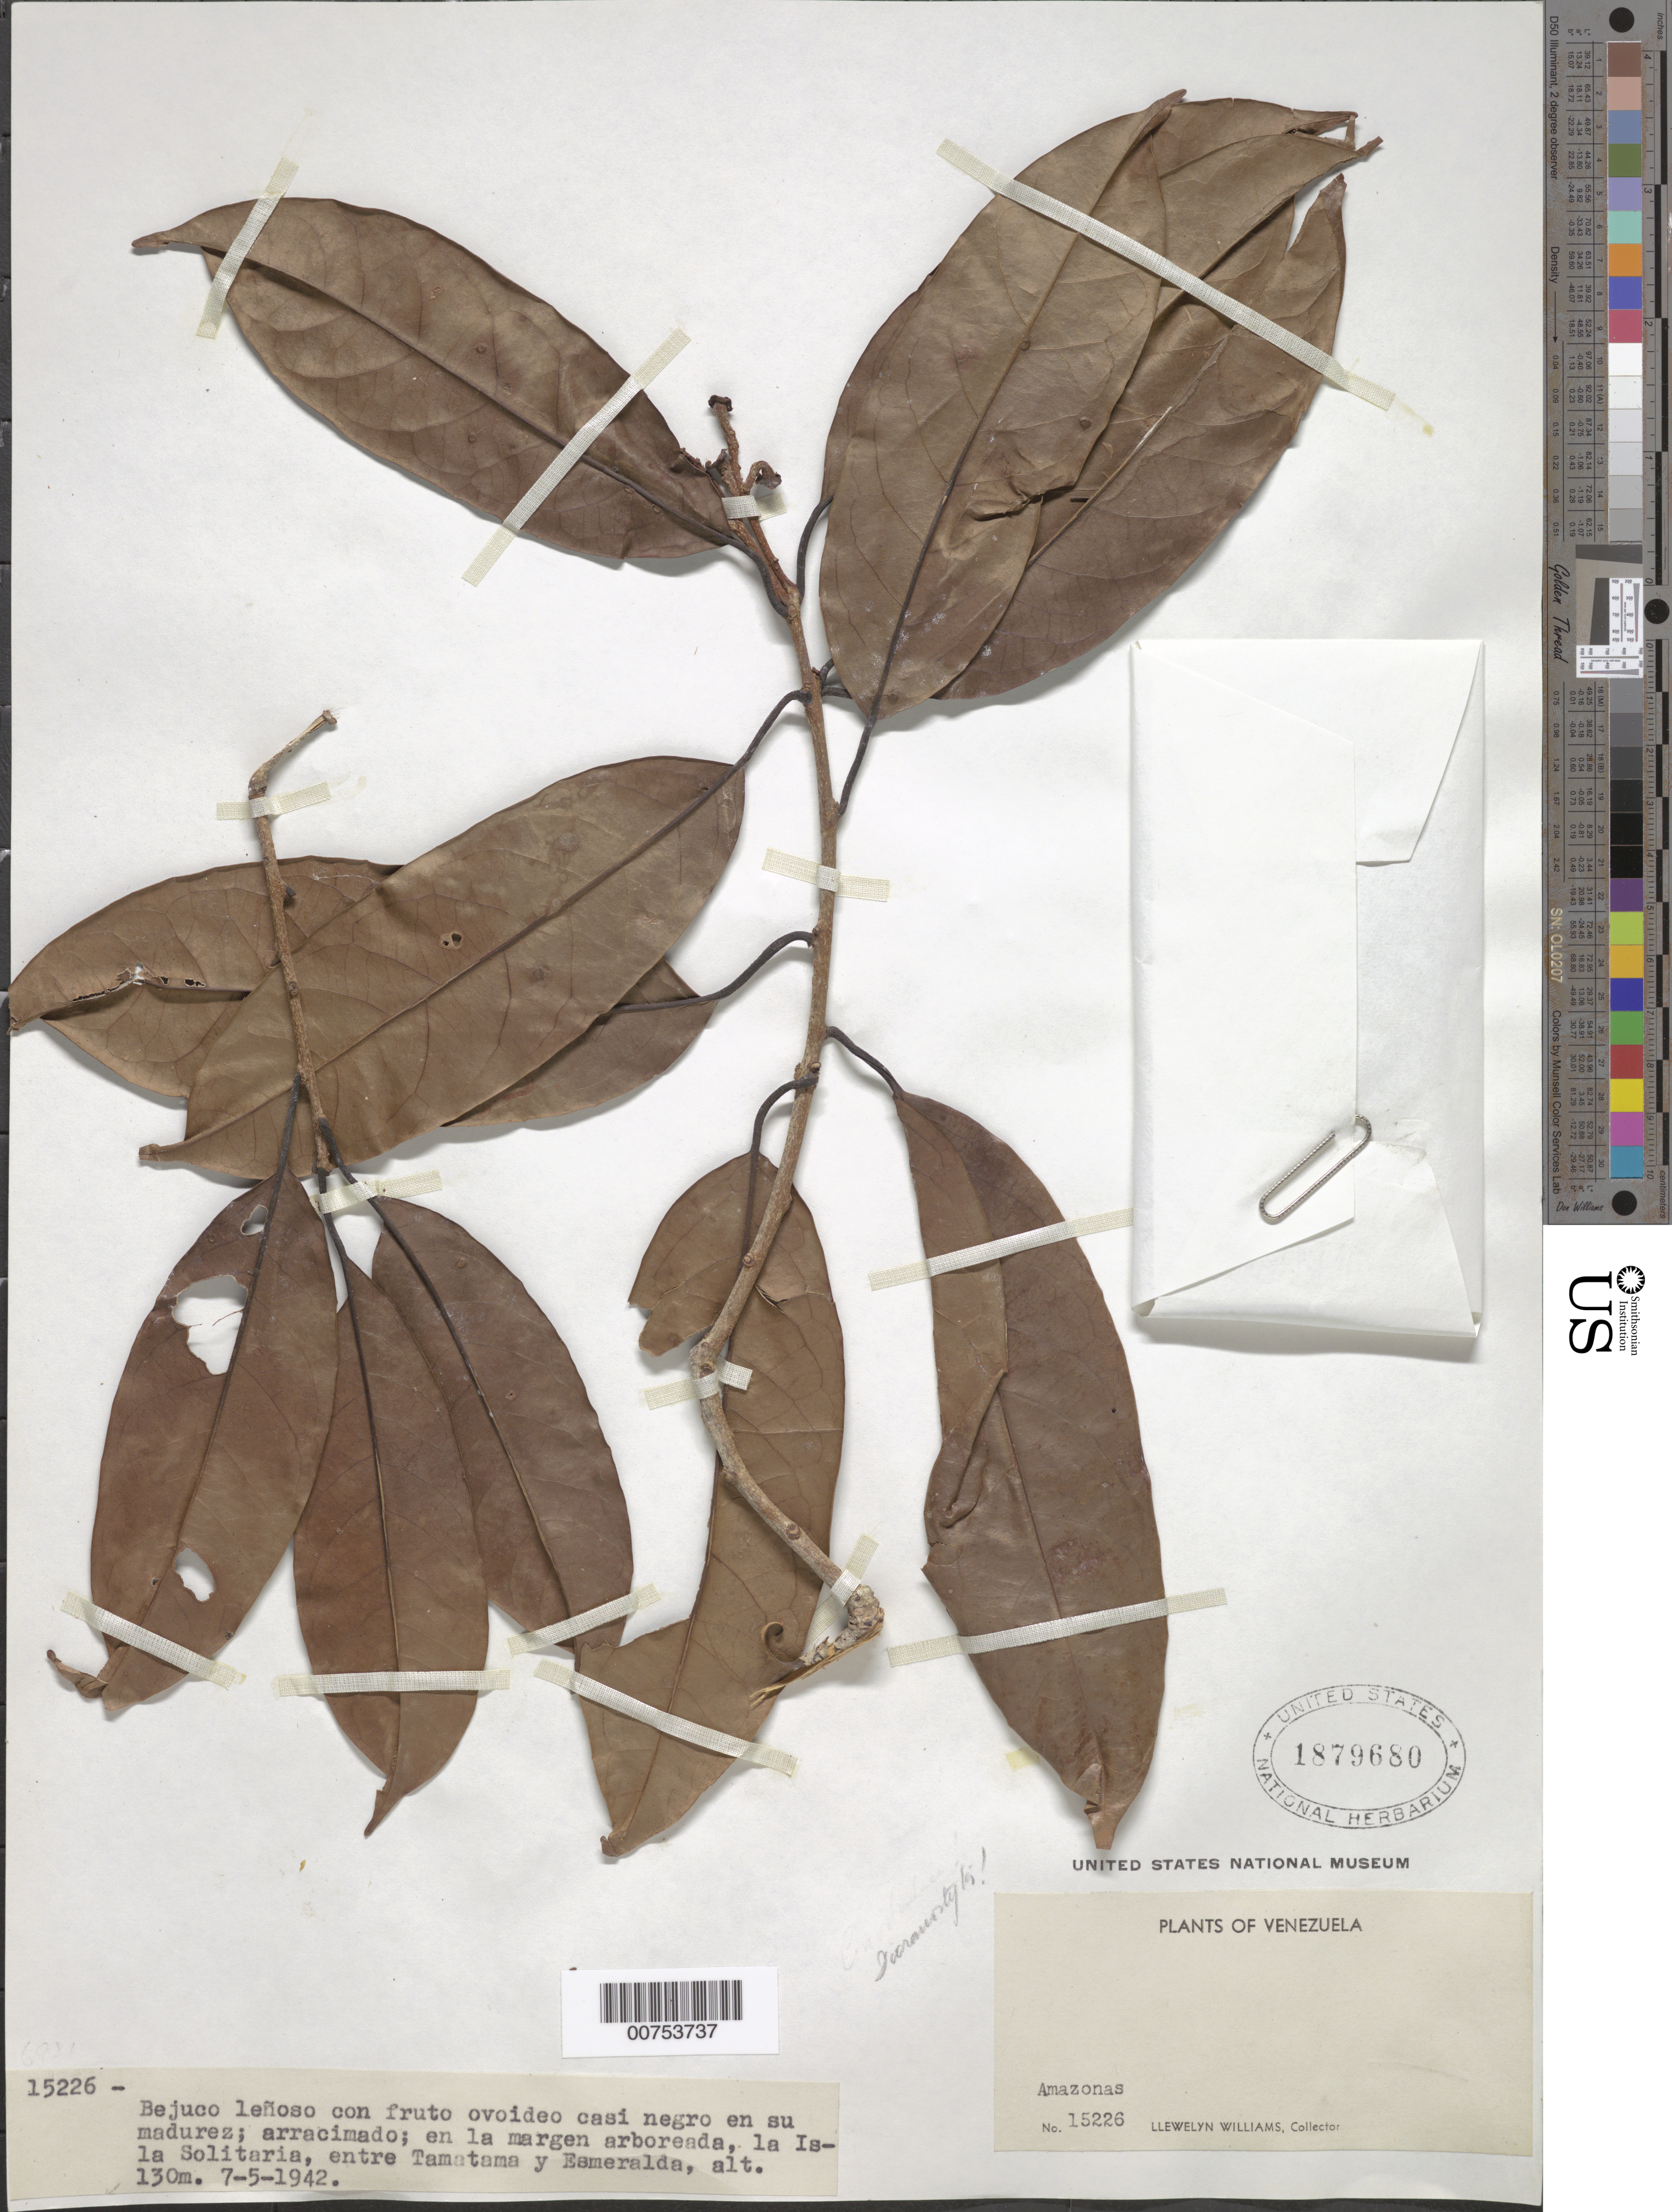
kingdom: Plantae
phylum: Tracheophyta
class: Magnoliopsida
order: Solanales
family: Convolvulaceae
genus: Dicranostyles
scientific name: Dicranostyles sp.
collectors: Ll. Williams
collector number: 15226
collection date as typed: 7-May-42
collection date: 1942-05-07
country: Venezuela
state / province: Amazonas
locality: Isla Solitaria, entre Tamatama y Esmeralda, Alto Orinoco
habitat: Margen arboreada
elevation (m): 130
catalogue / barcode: US 1879680